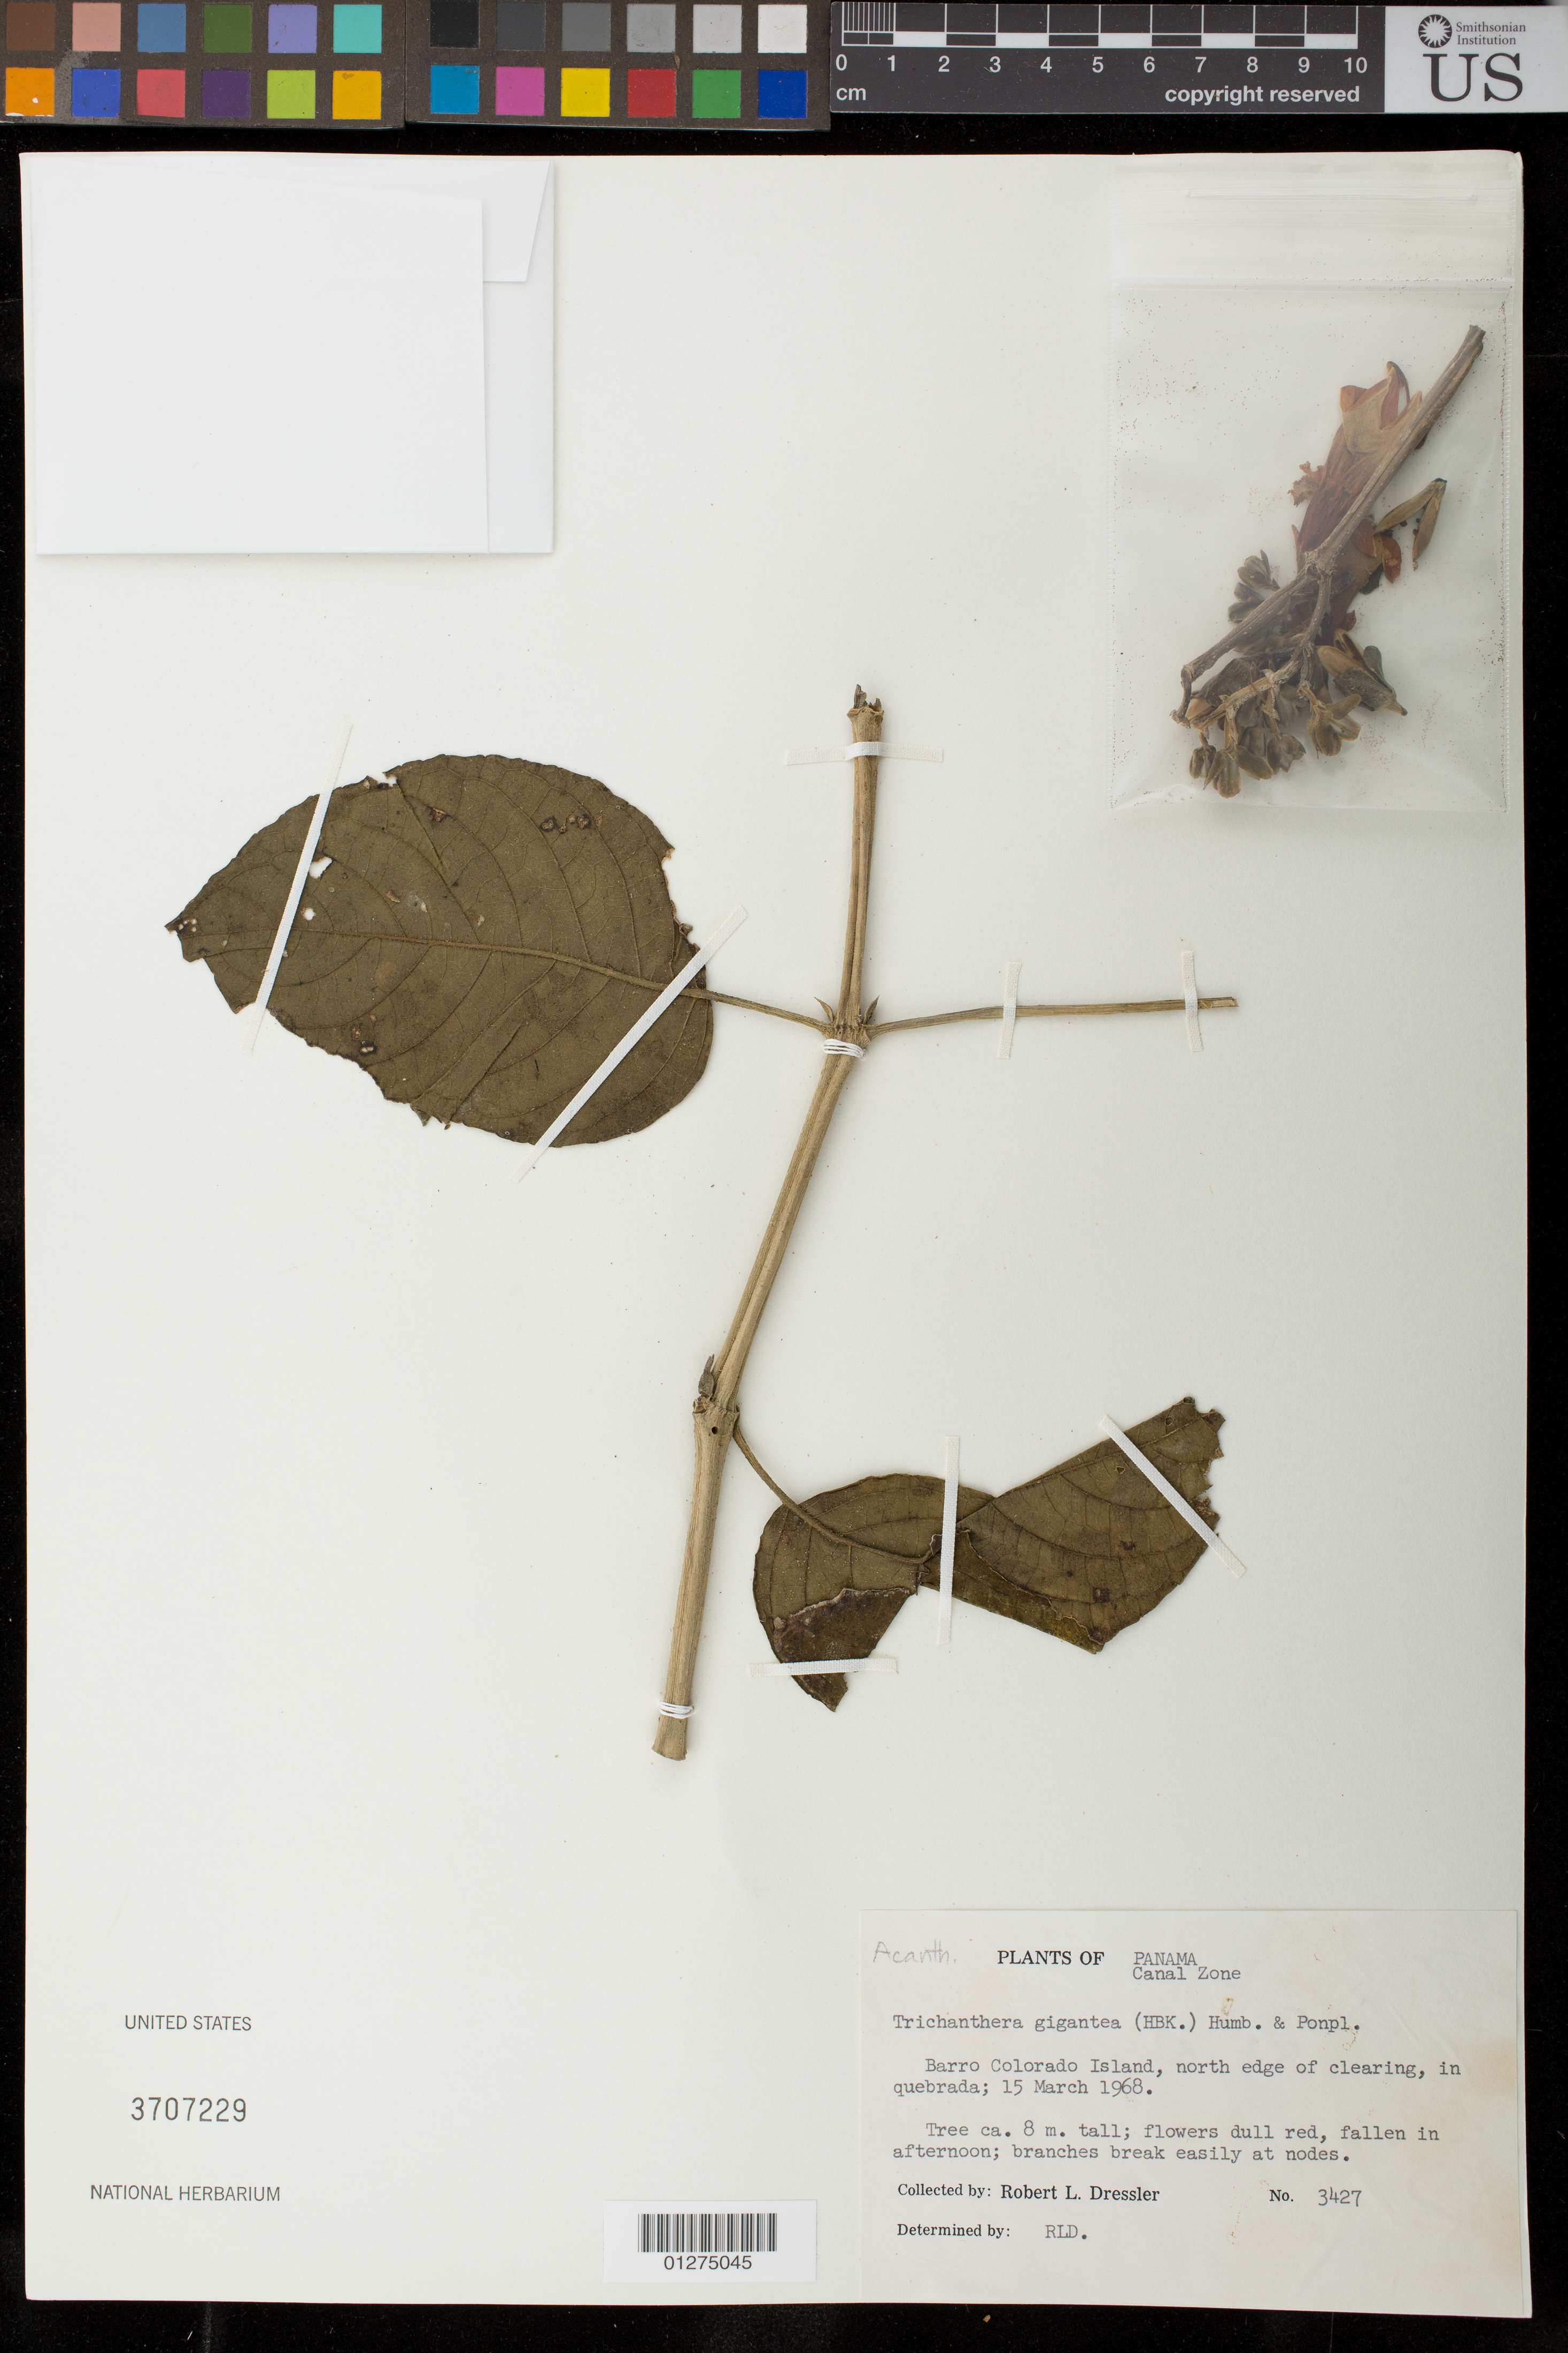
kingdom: Plantae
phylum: Tracheophyta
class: Magnoliopsida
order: Lamiales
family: Acanthaceae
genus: Trichanthera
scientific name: Trichanthera gigantea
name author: (Bonpl.) Nees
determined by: Dressler, Robert Louis, (FLAS), University of Florida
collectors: R. Dressler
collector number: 3427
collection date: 1968-03-15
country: Panama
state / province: Panamá Oeste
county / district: Canal Zone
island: Barro Colorado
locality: North edge of clearing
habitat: in quebrada [ravine]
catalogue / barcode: US 3707229